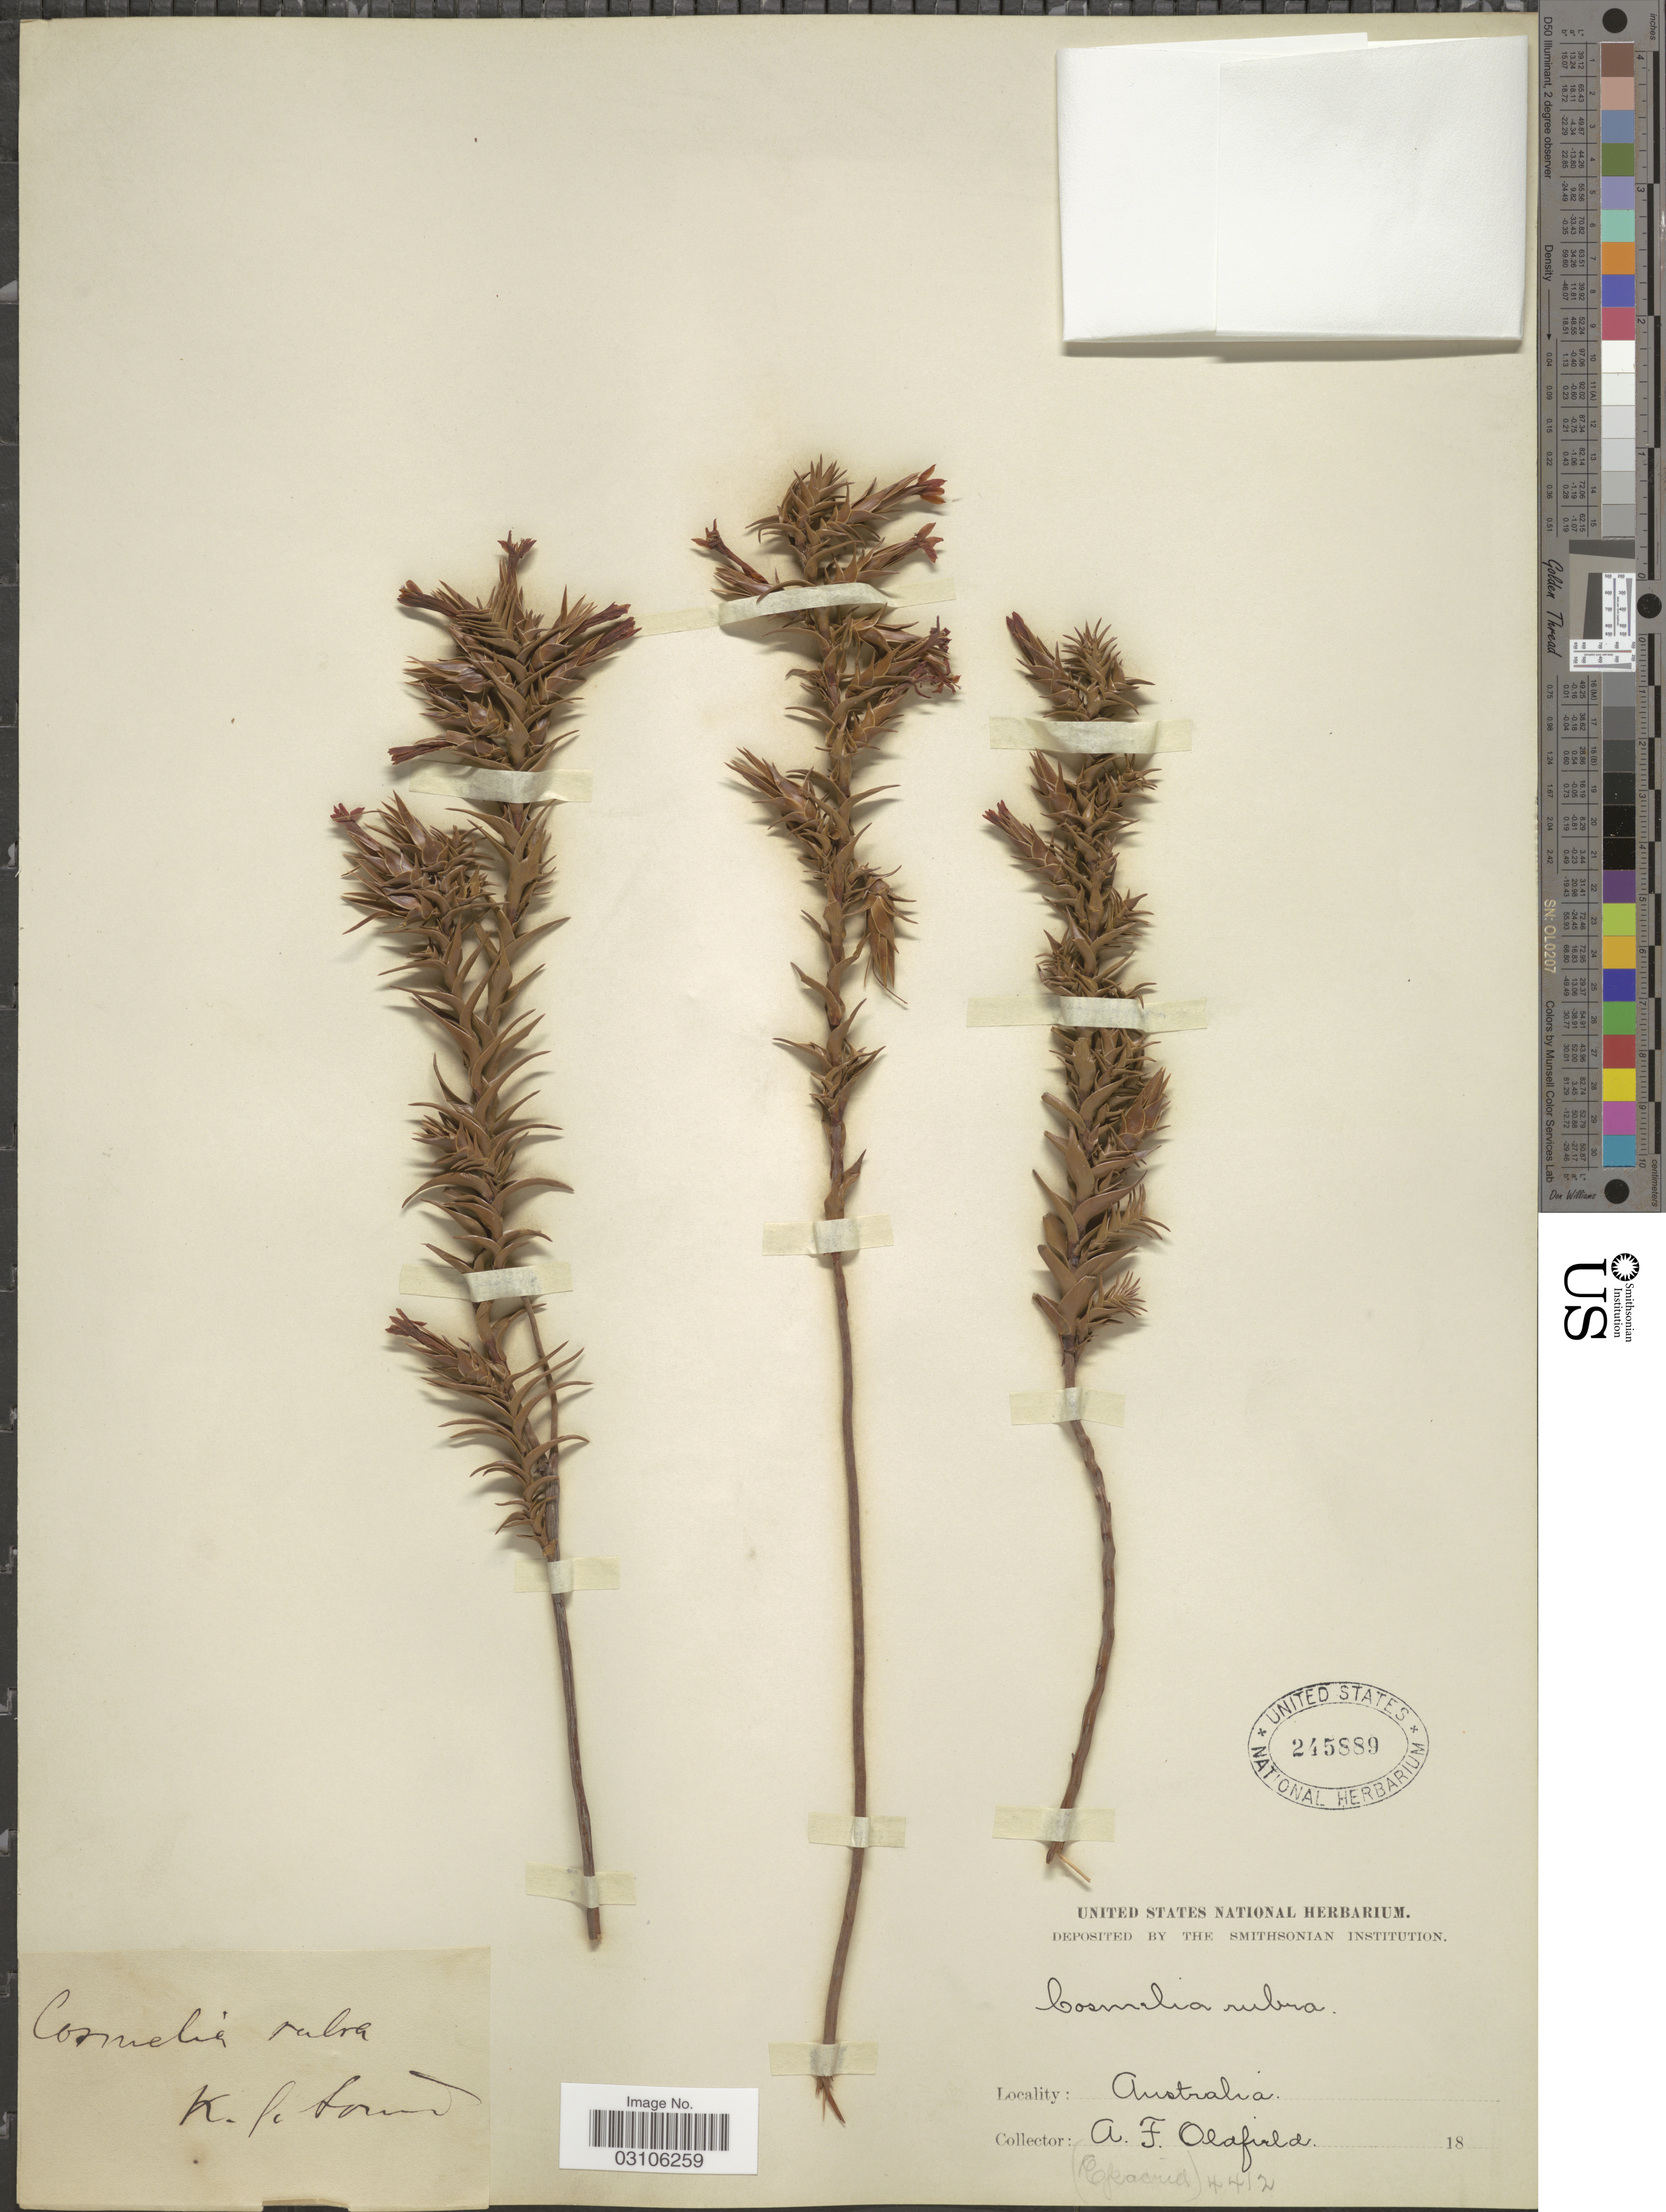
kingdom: Plantae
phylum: Tracheophyta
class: Magnoliopsida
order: Ericales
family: Ericaceae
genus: Cosmelia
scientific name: Cosmelia rubra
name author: R. Br.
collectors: A. Oldfield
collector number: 4412?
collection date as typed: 18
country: Australia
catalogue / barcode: US 245889